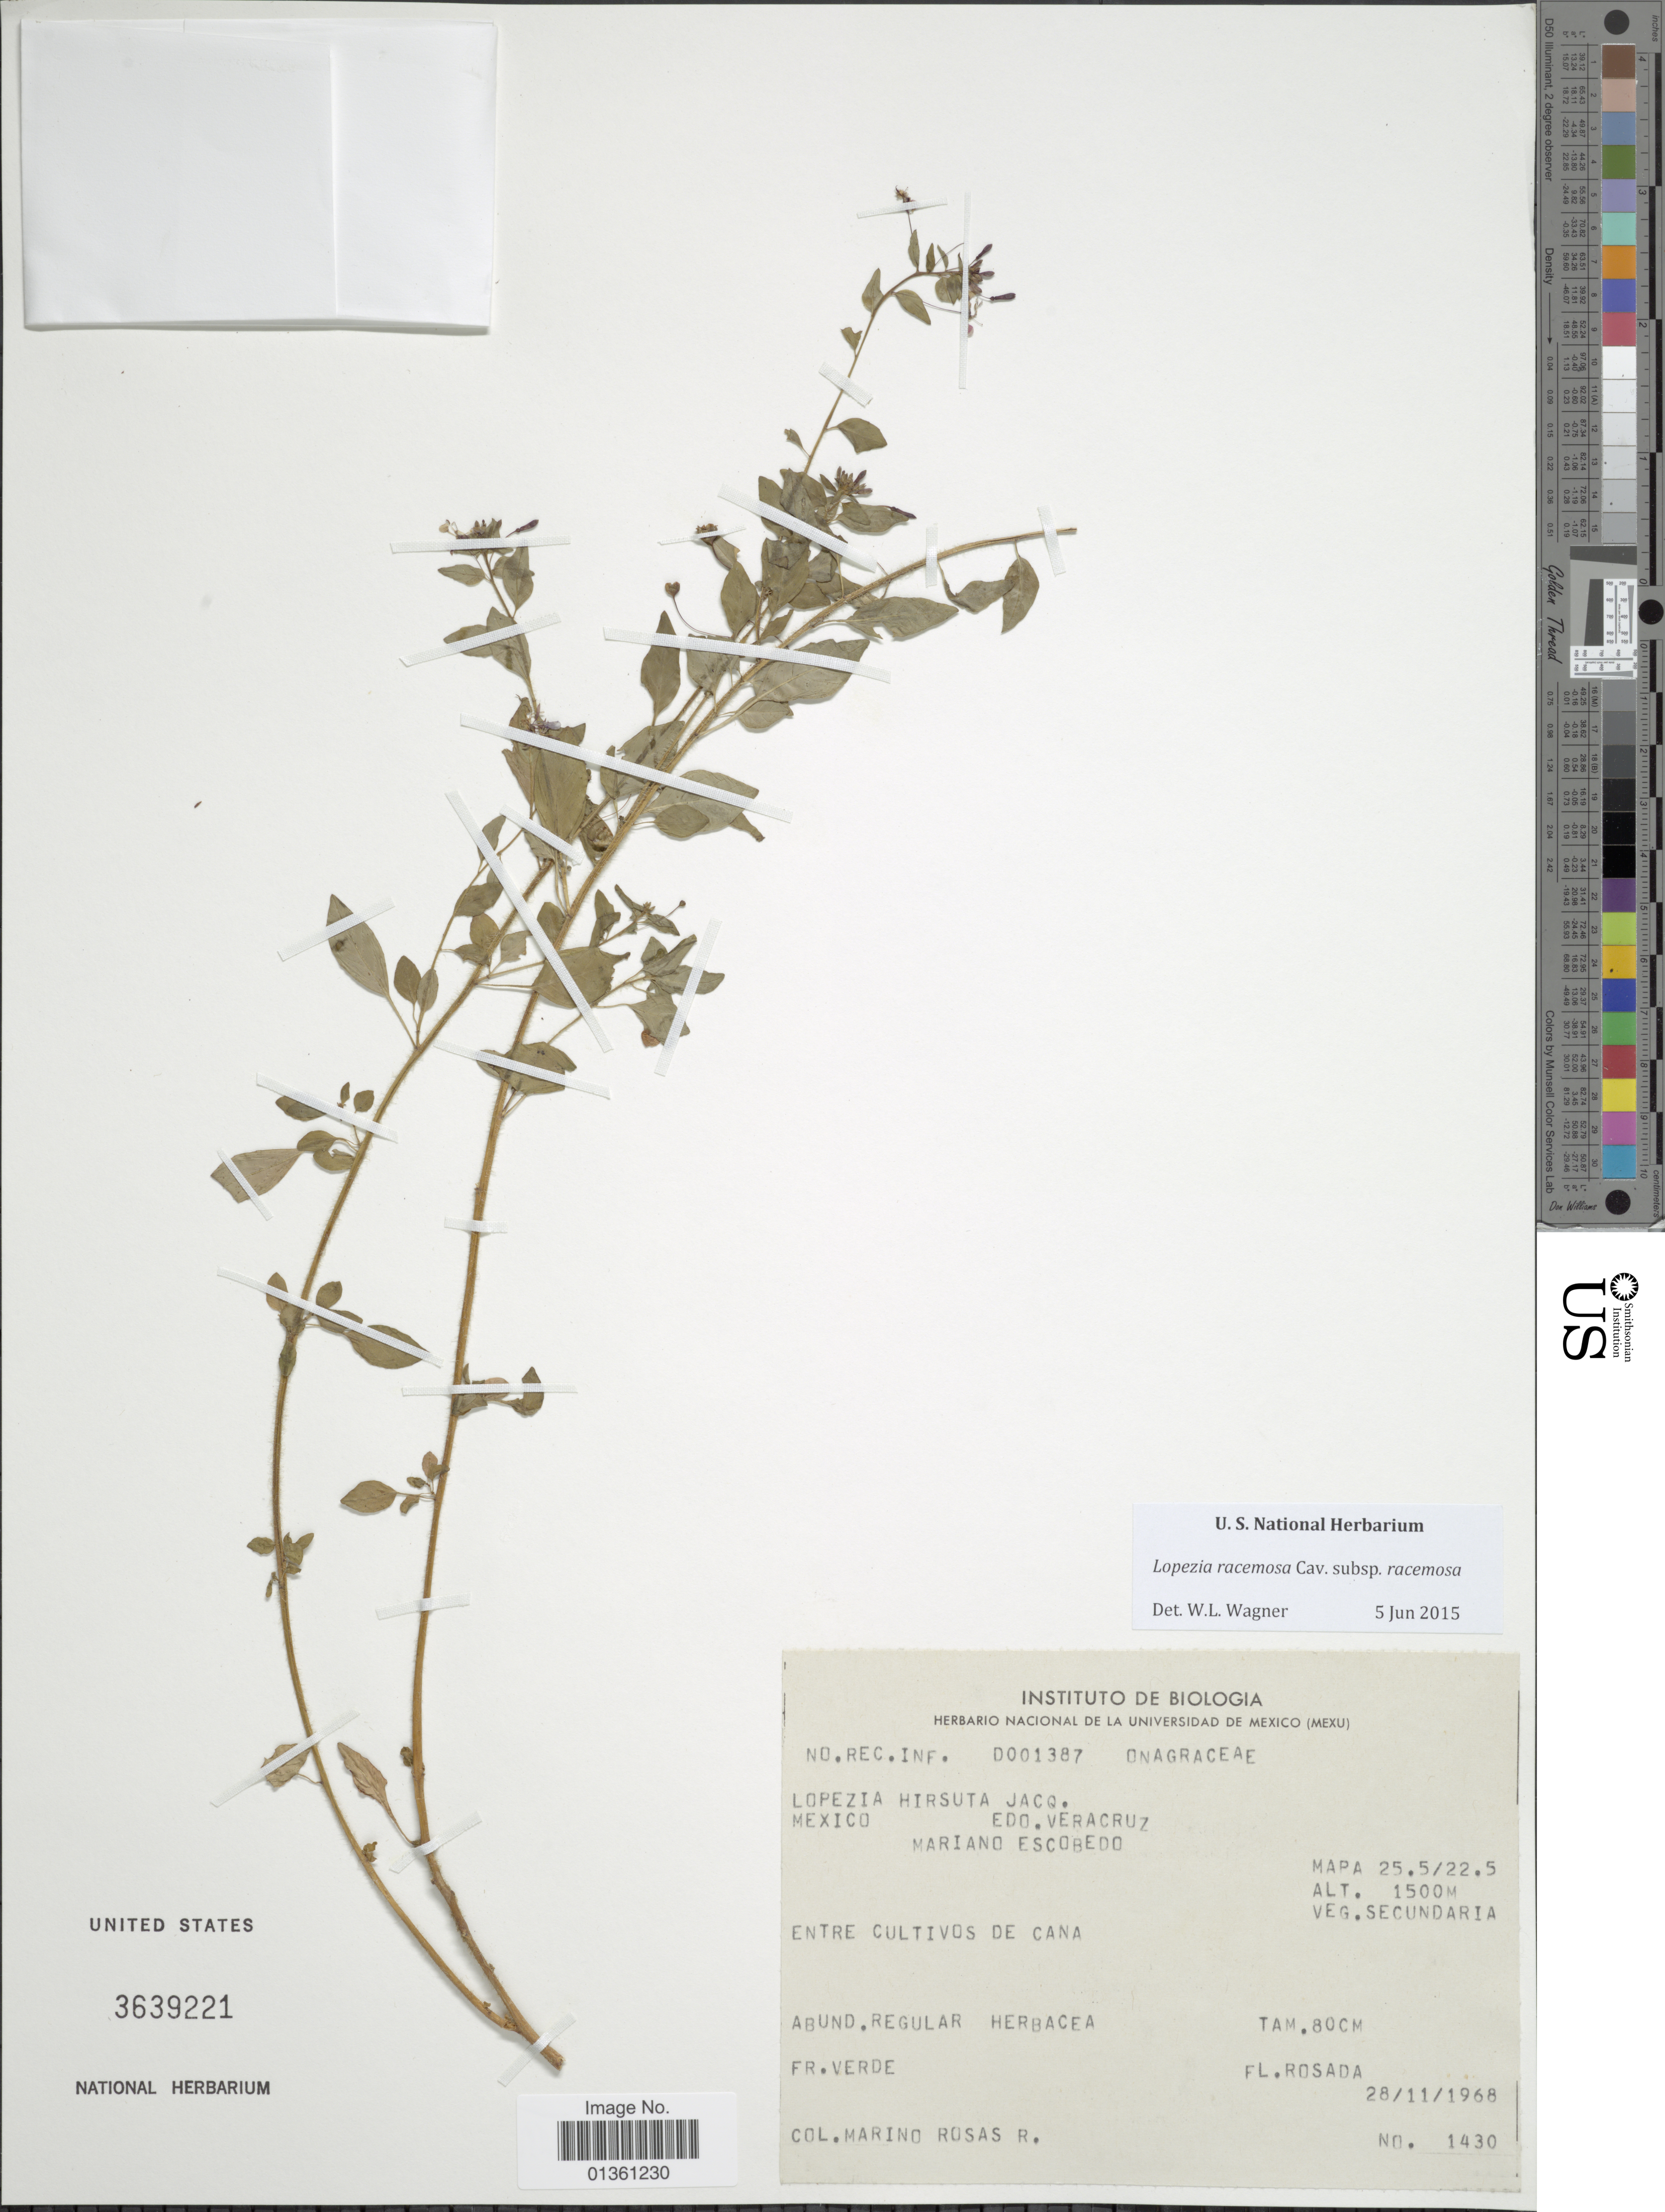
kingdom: Plantae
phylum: Tracheophyta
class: Magnoliopsida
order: Myrtales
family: Onagraceae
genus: Lopezia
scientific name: Lopezia racemosa subsp. racemosa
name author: Cav.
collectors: M. Rosas R.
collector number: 1430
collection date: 1968-11-28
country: Mexico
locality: Edo. Veracruz. Mariano Escobedo.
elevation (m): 1500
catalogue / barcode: US 3639221